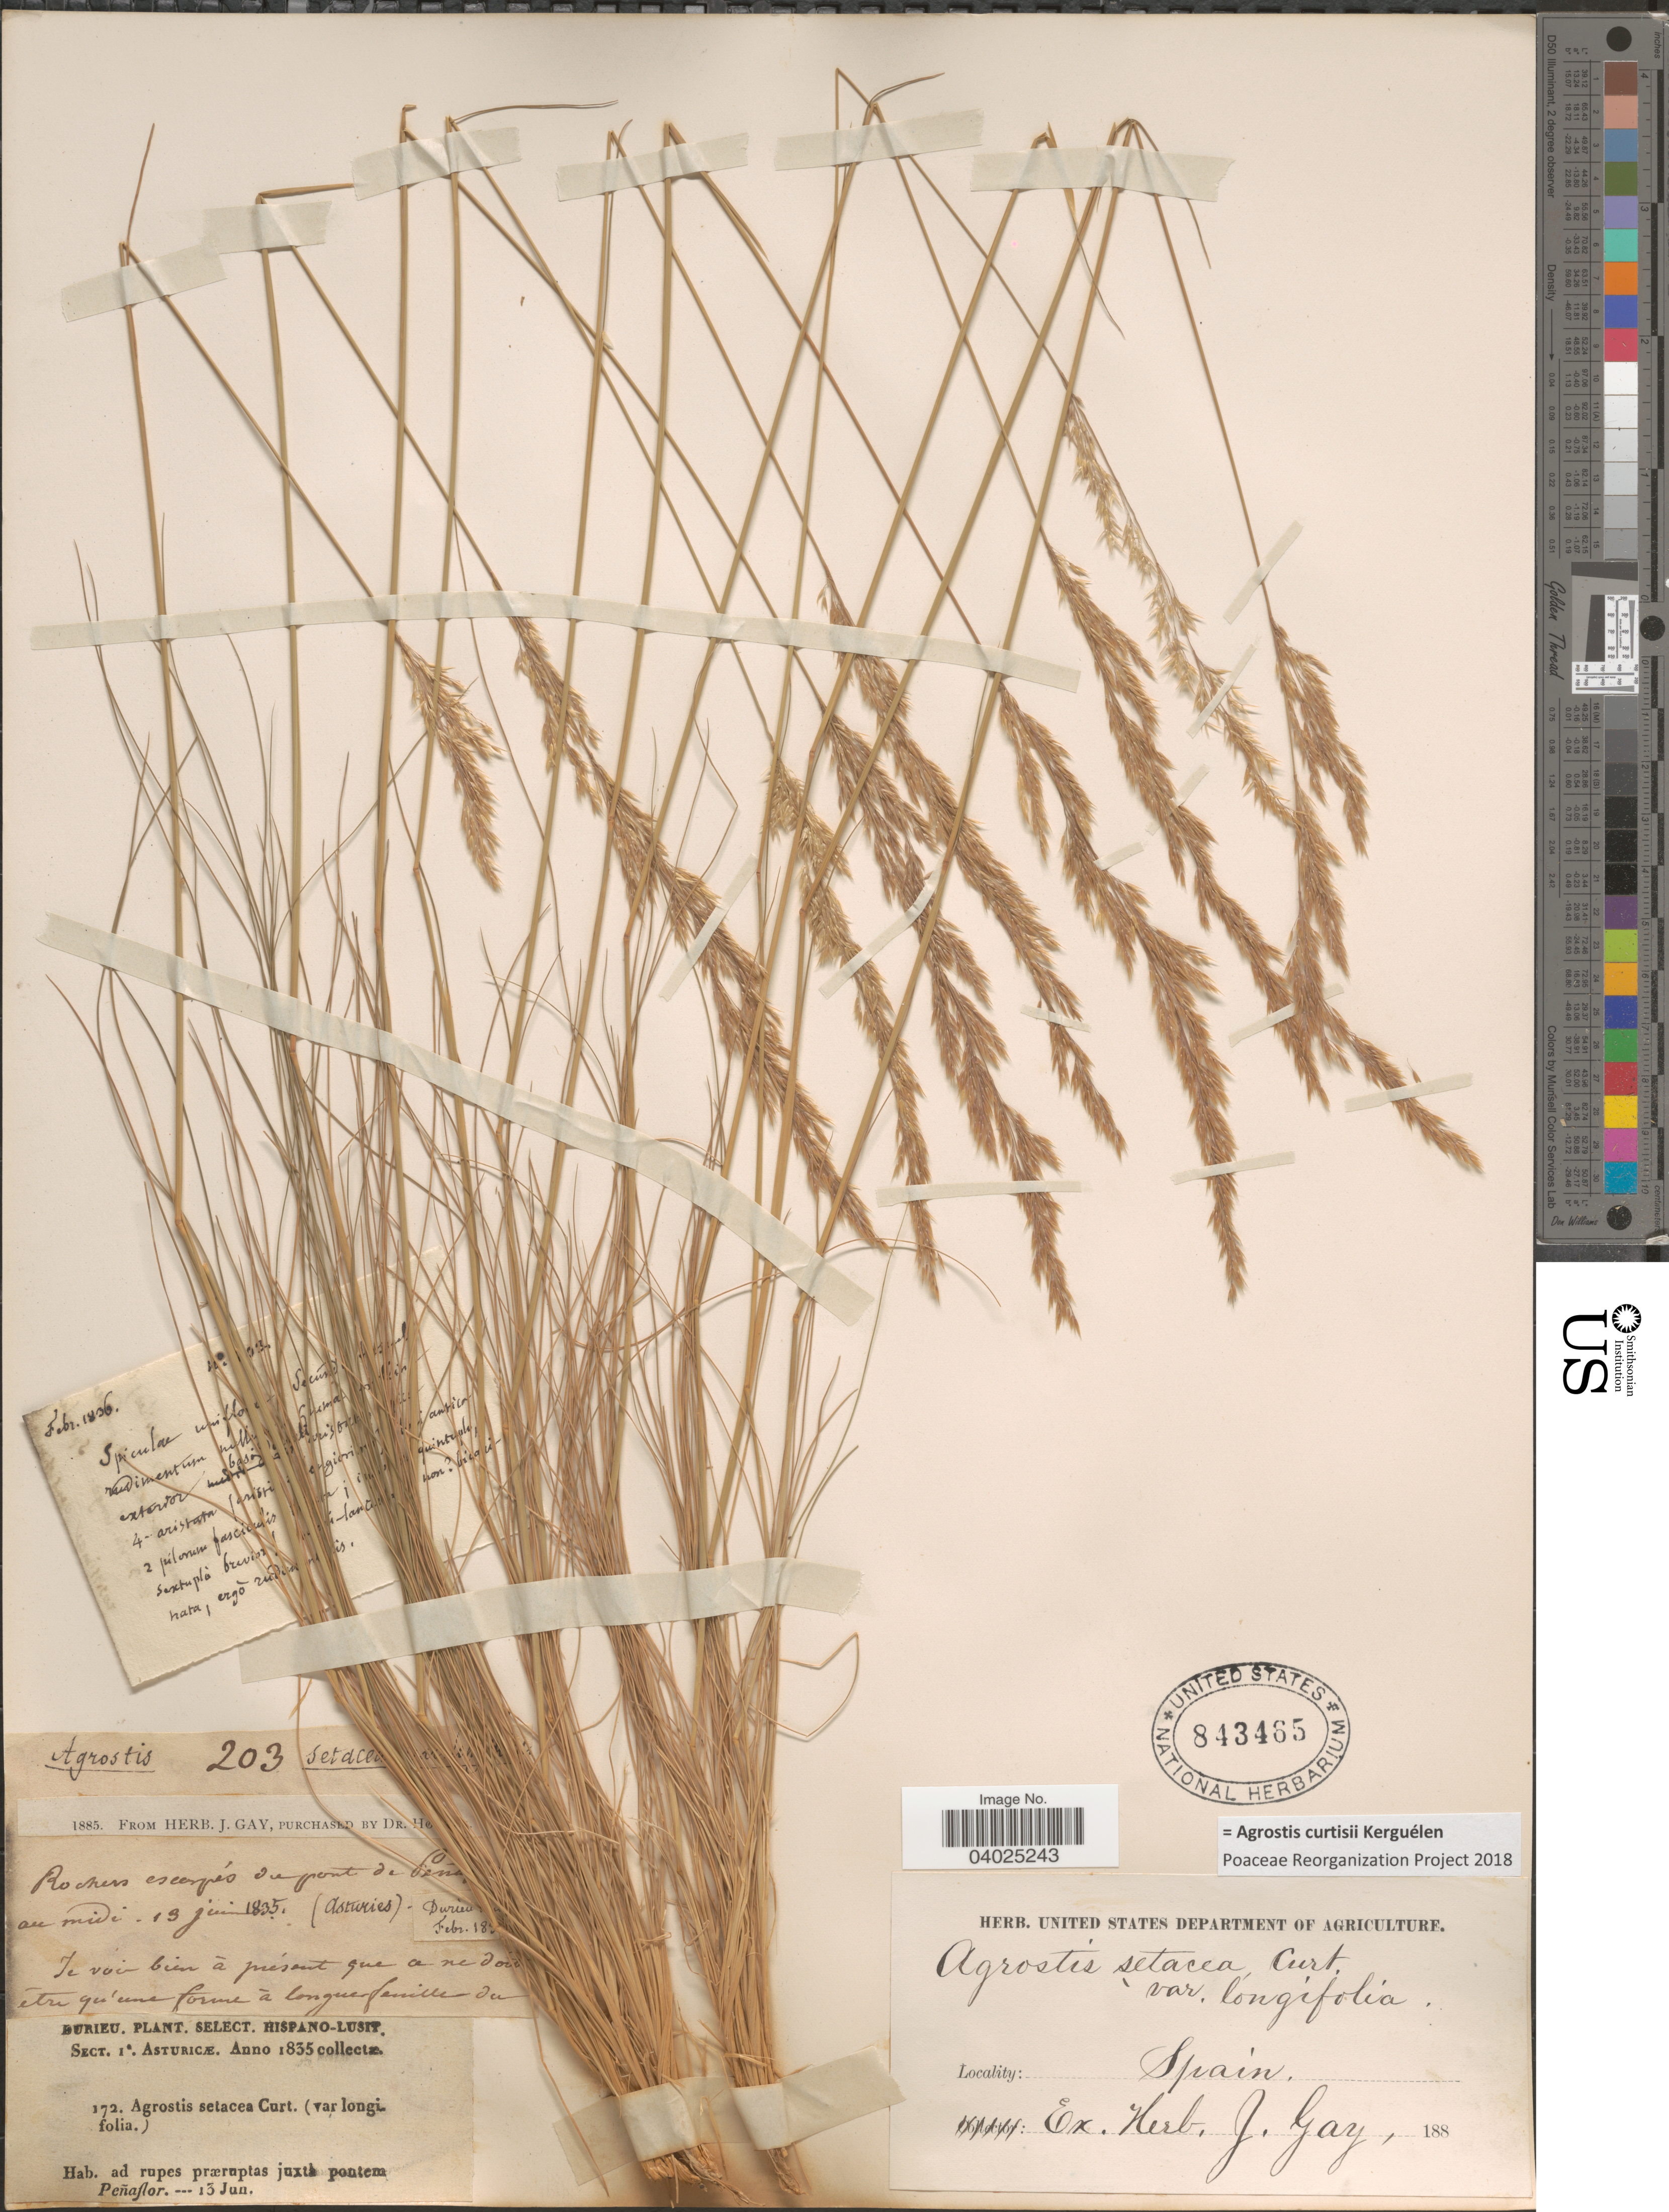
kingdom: Plantae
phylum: Tracheophyta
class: Liliopsida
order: Poales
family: Poaceae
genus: Alpagrostis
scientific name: Alpagrostis curtisii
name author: (Kerguélen) P.M. Peterson et al.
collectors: Durieu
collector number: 172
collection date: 1835-06-13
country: Spain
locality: Ad rupes præruptas juxta pontem Peñaflor.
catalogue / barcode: US 843465